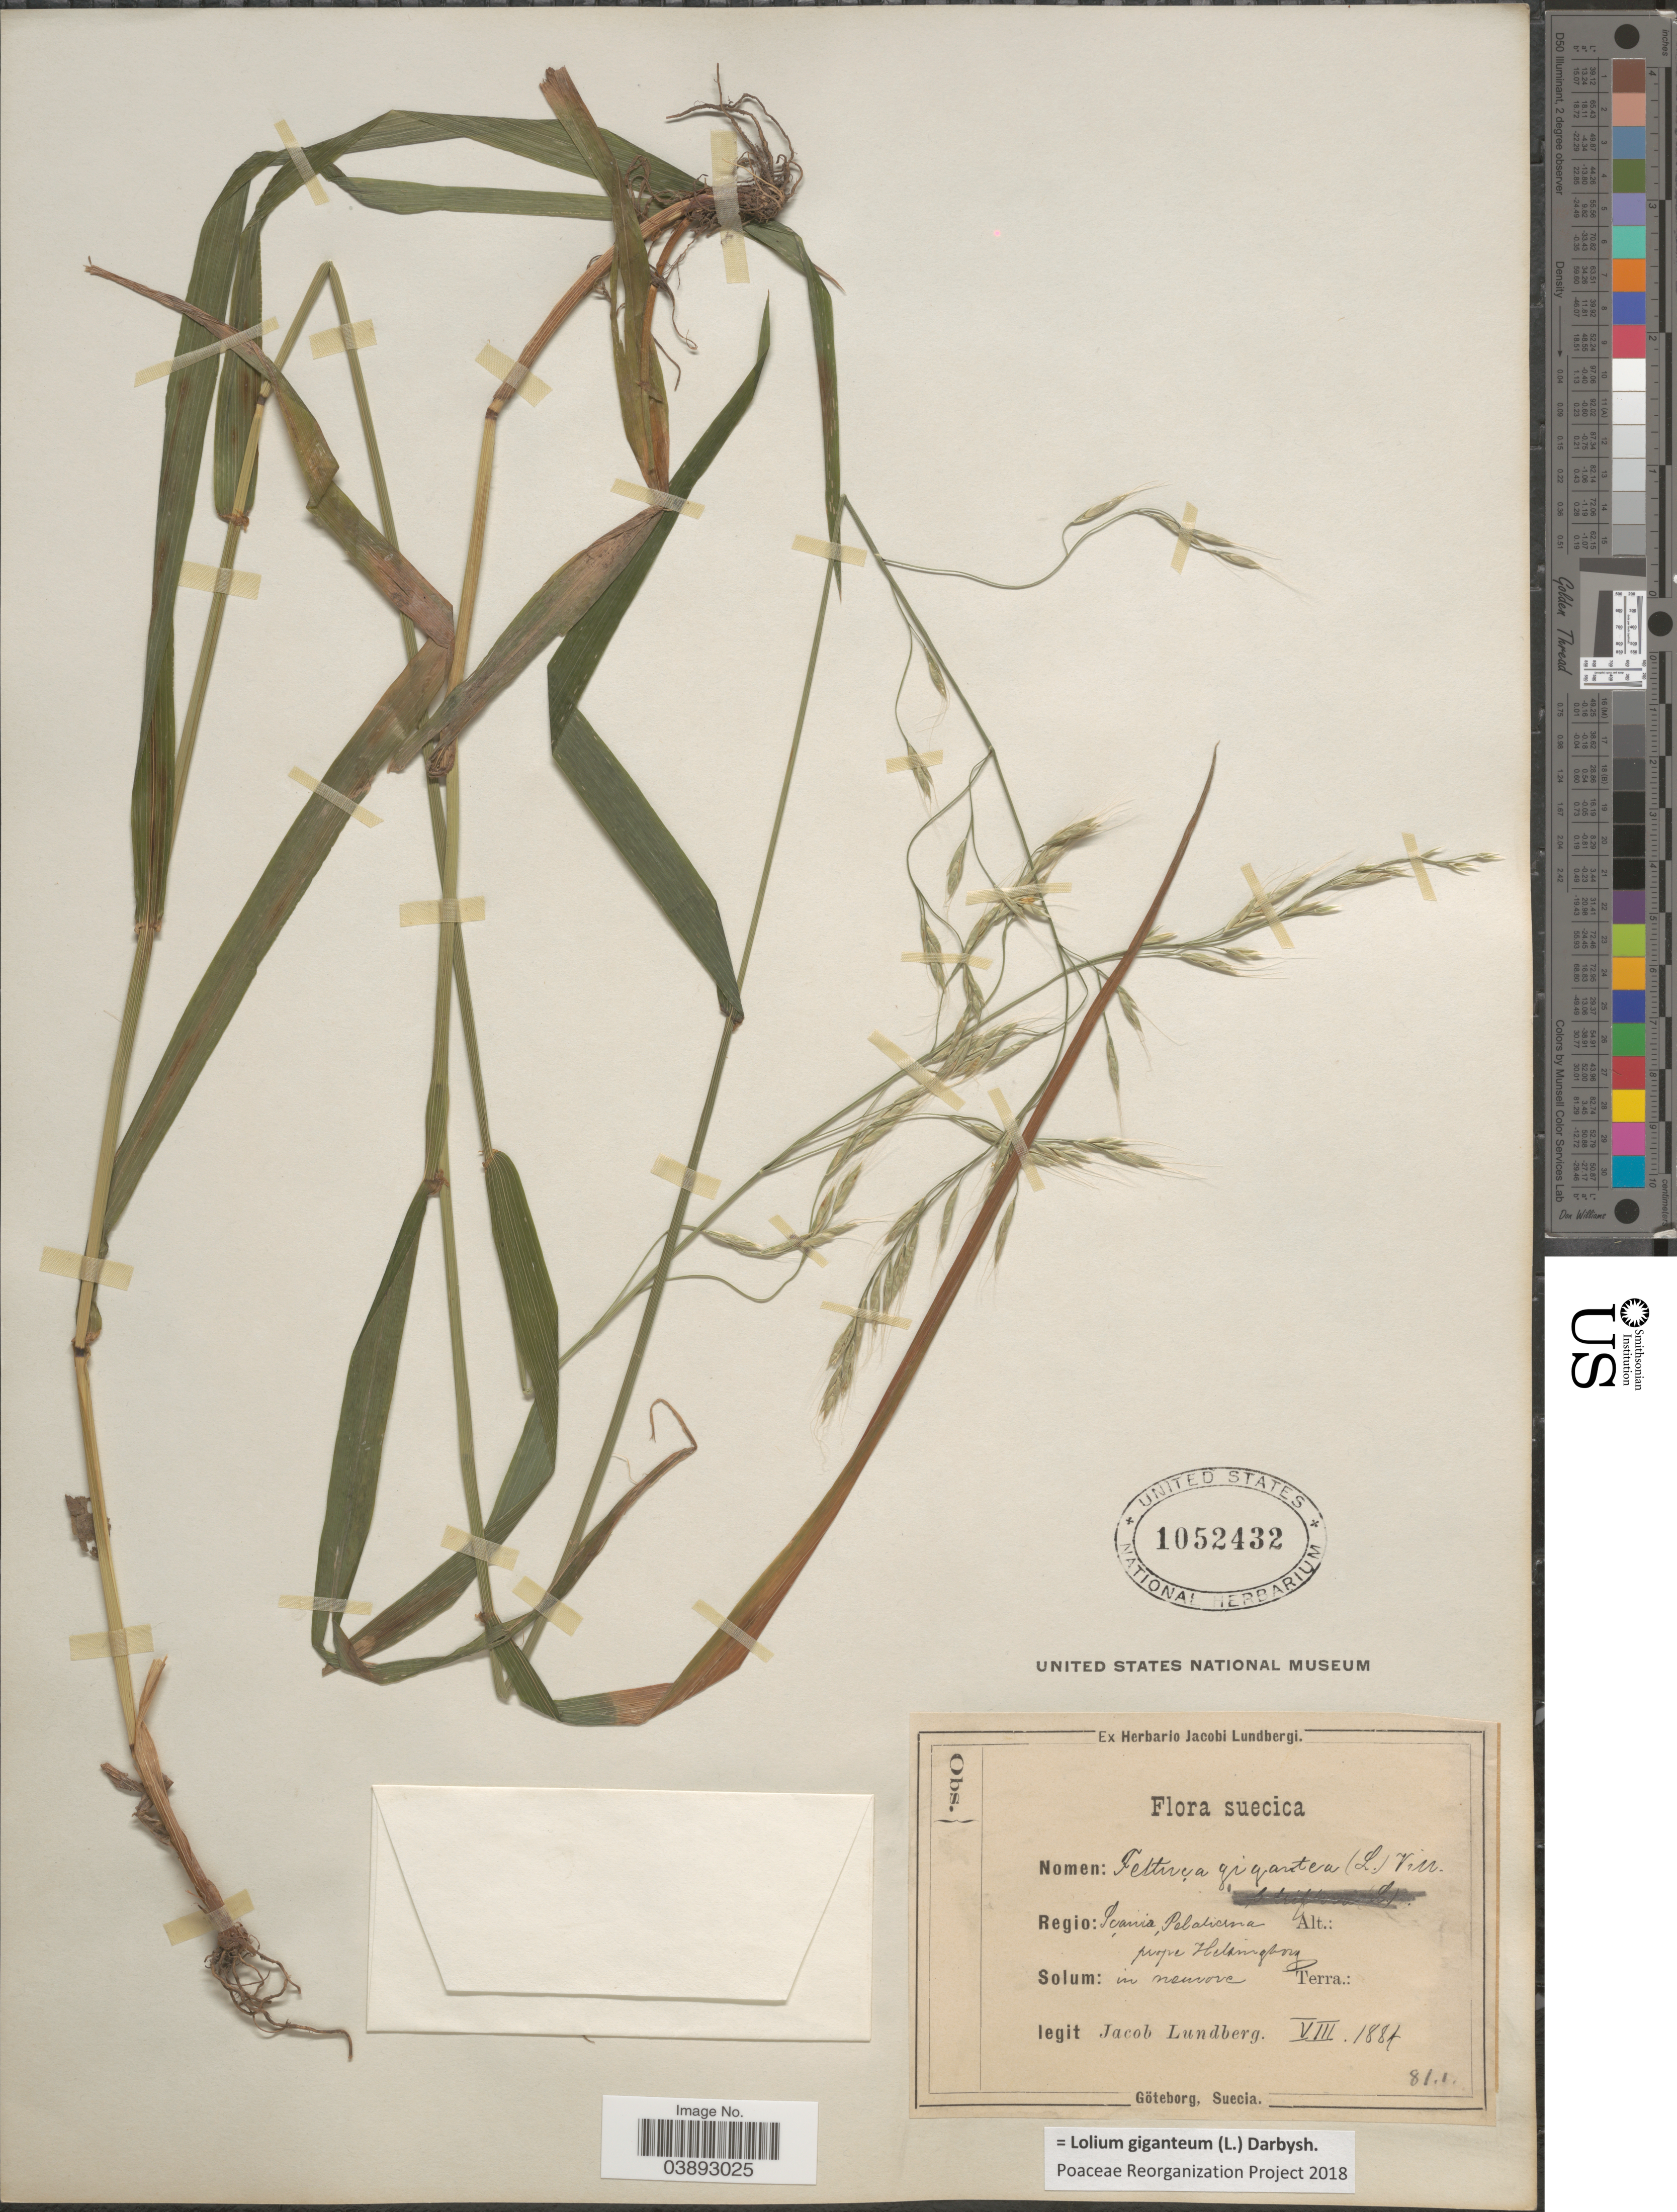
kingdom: Plantae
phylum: Tracheophyta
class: Liliopsida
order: Poales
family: Poaceae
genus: Lolium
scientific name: Lolium giganteum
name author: (L.) Darbysh.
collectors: J. Lundberg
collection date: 1887-08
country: Sweden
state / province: Skåne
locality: Suecica. Regio: Scania, Pelaticrna [interpreted] prope Helsingborg.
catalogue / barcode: US 1052432